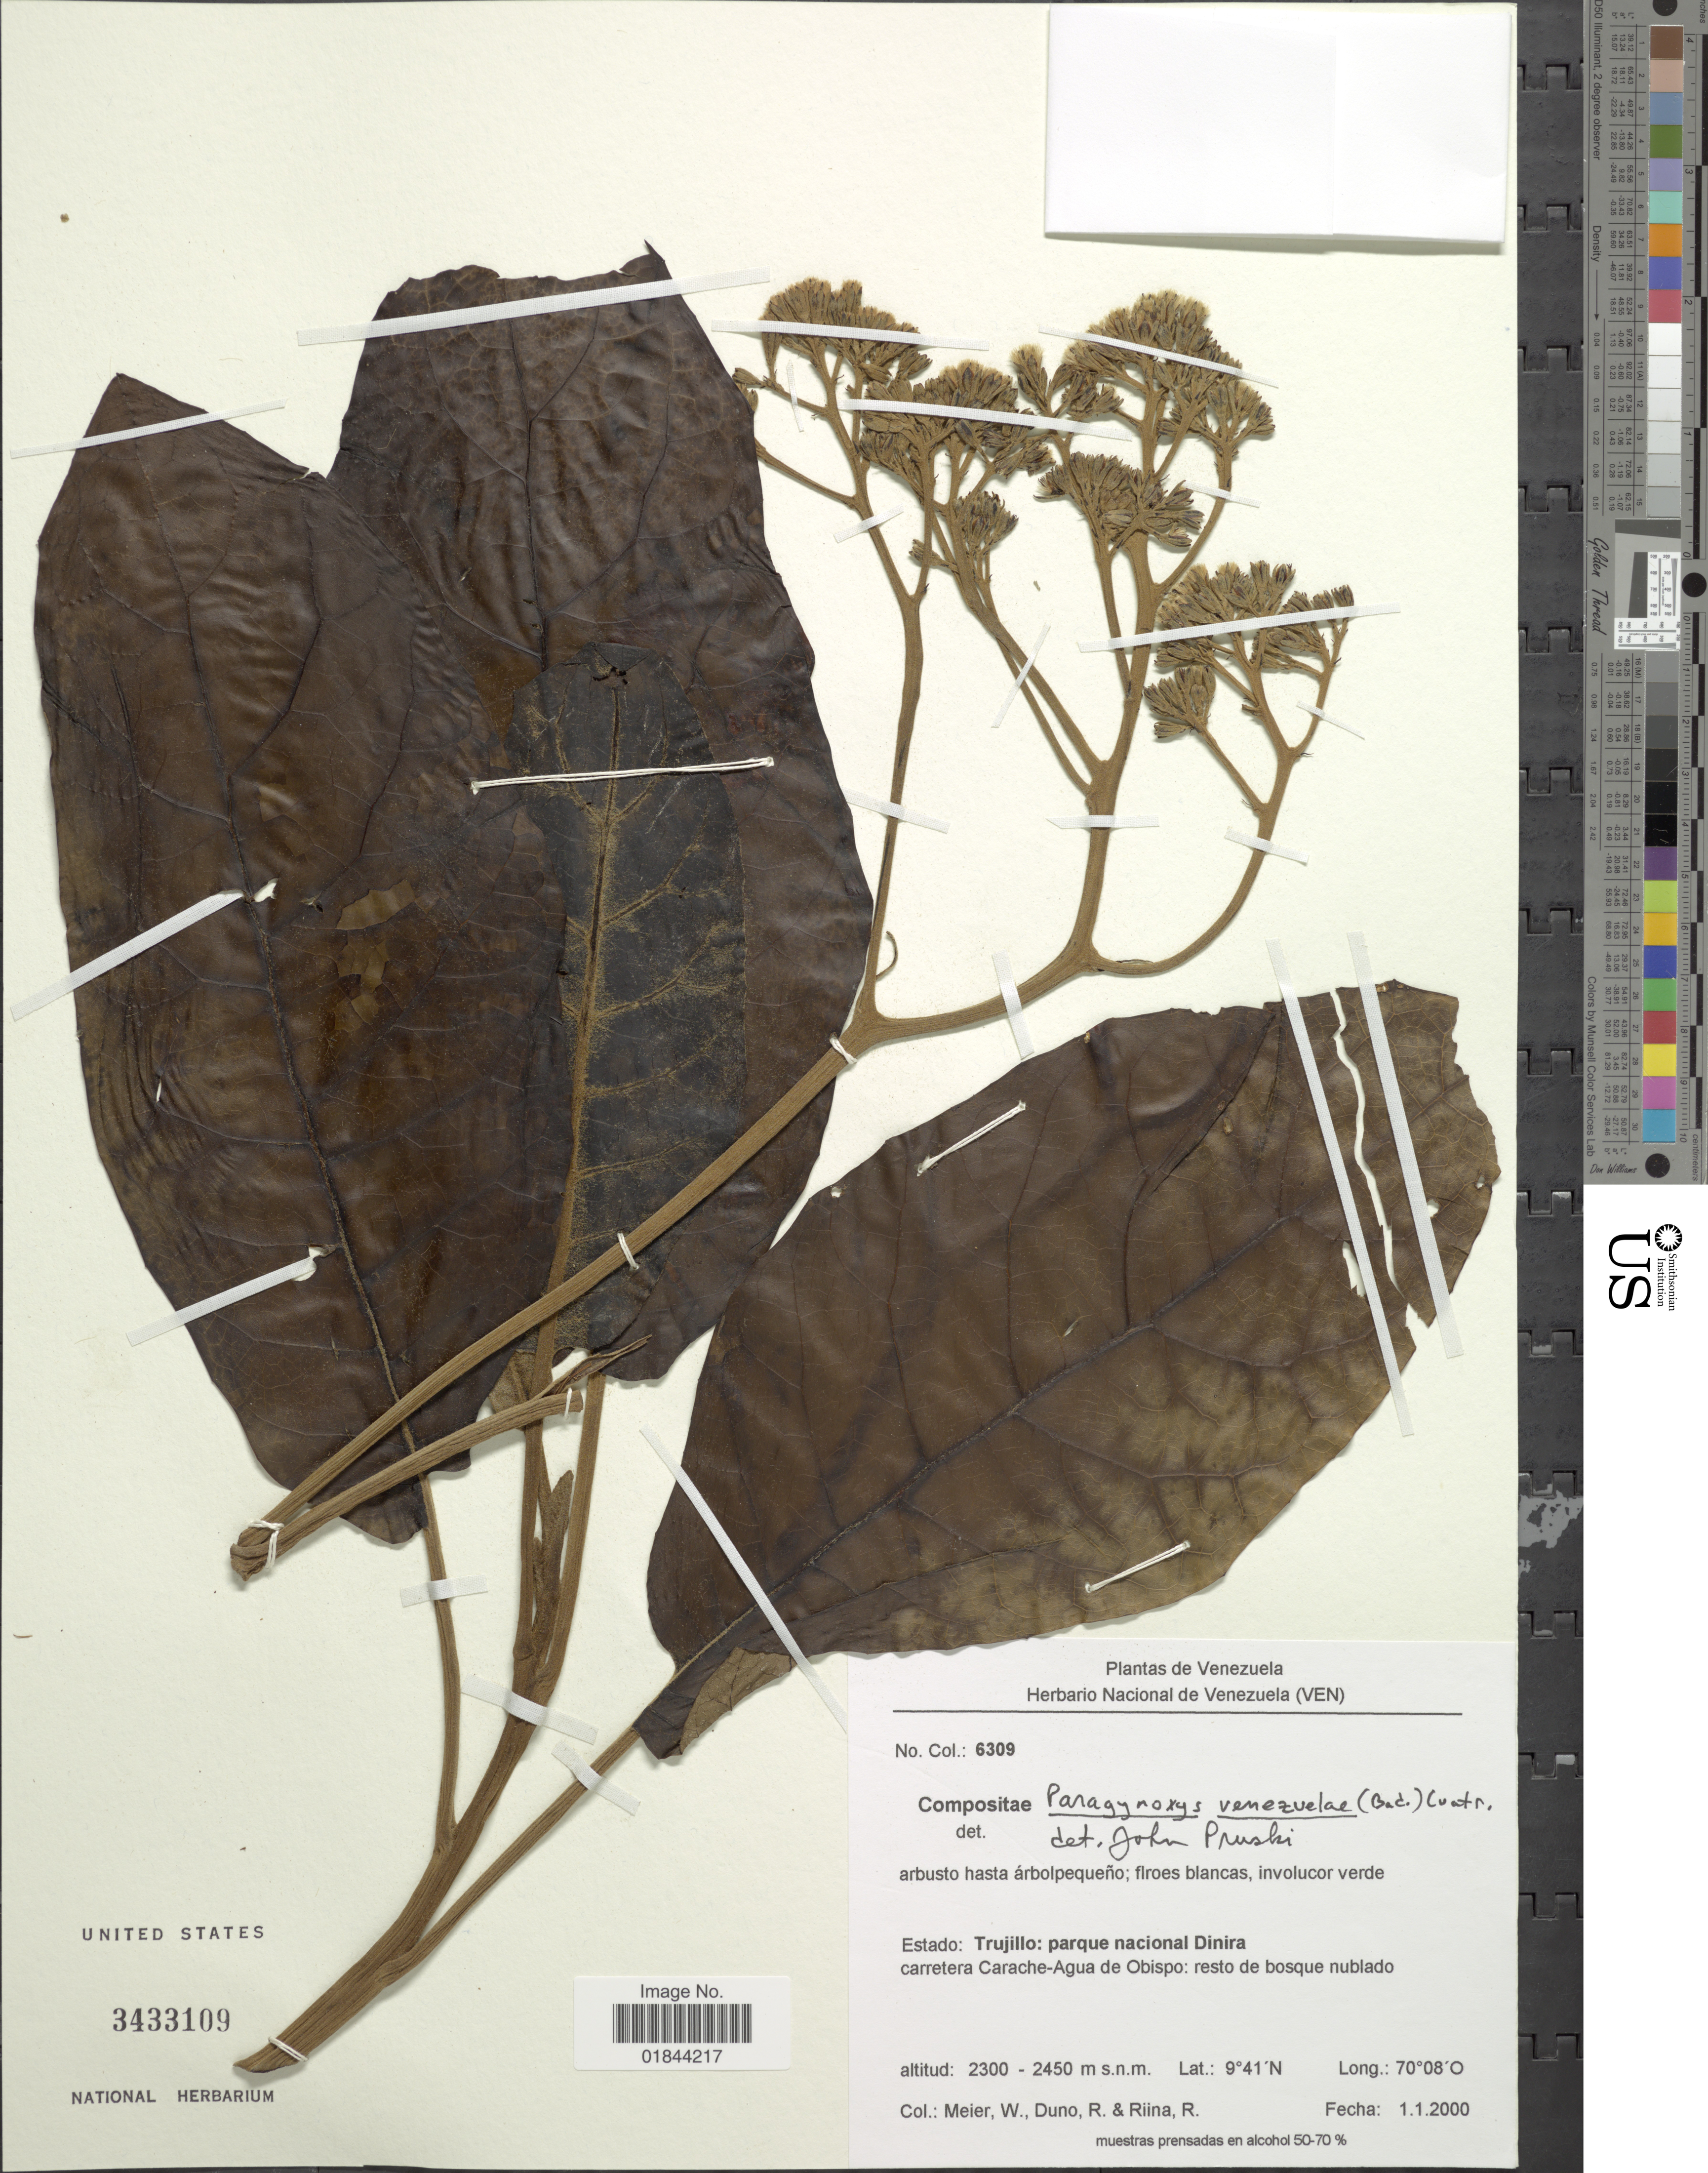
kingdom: Plantae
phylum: Tracheophyta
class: Magnoliopsida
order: Asterales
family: Asteraceae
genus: Paragynoxys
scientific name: Paragynoxys venezuelae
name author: (V.M. Badillo) Cuatrec.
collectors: W. Meier, R. Duno de Stefano & R. Riina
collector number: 6309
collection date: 2000-01-01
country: Venezuela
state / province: Trujillo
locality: Paruqe nacional Dinira, carretera Carache-Agua de Obispo: resto de bosque nublado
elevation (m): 2300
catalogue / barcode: US 3433109